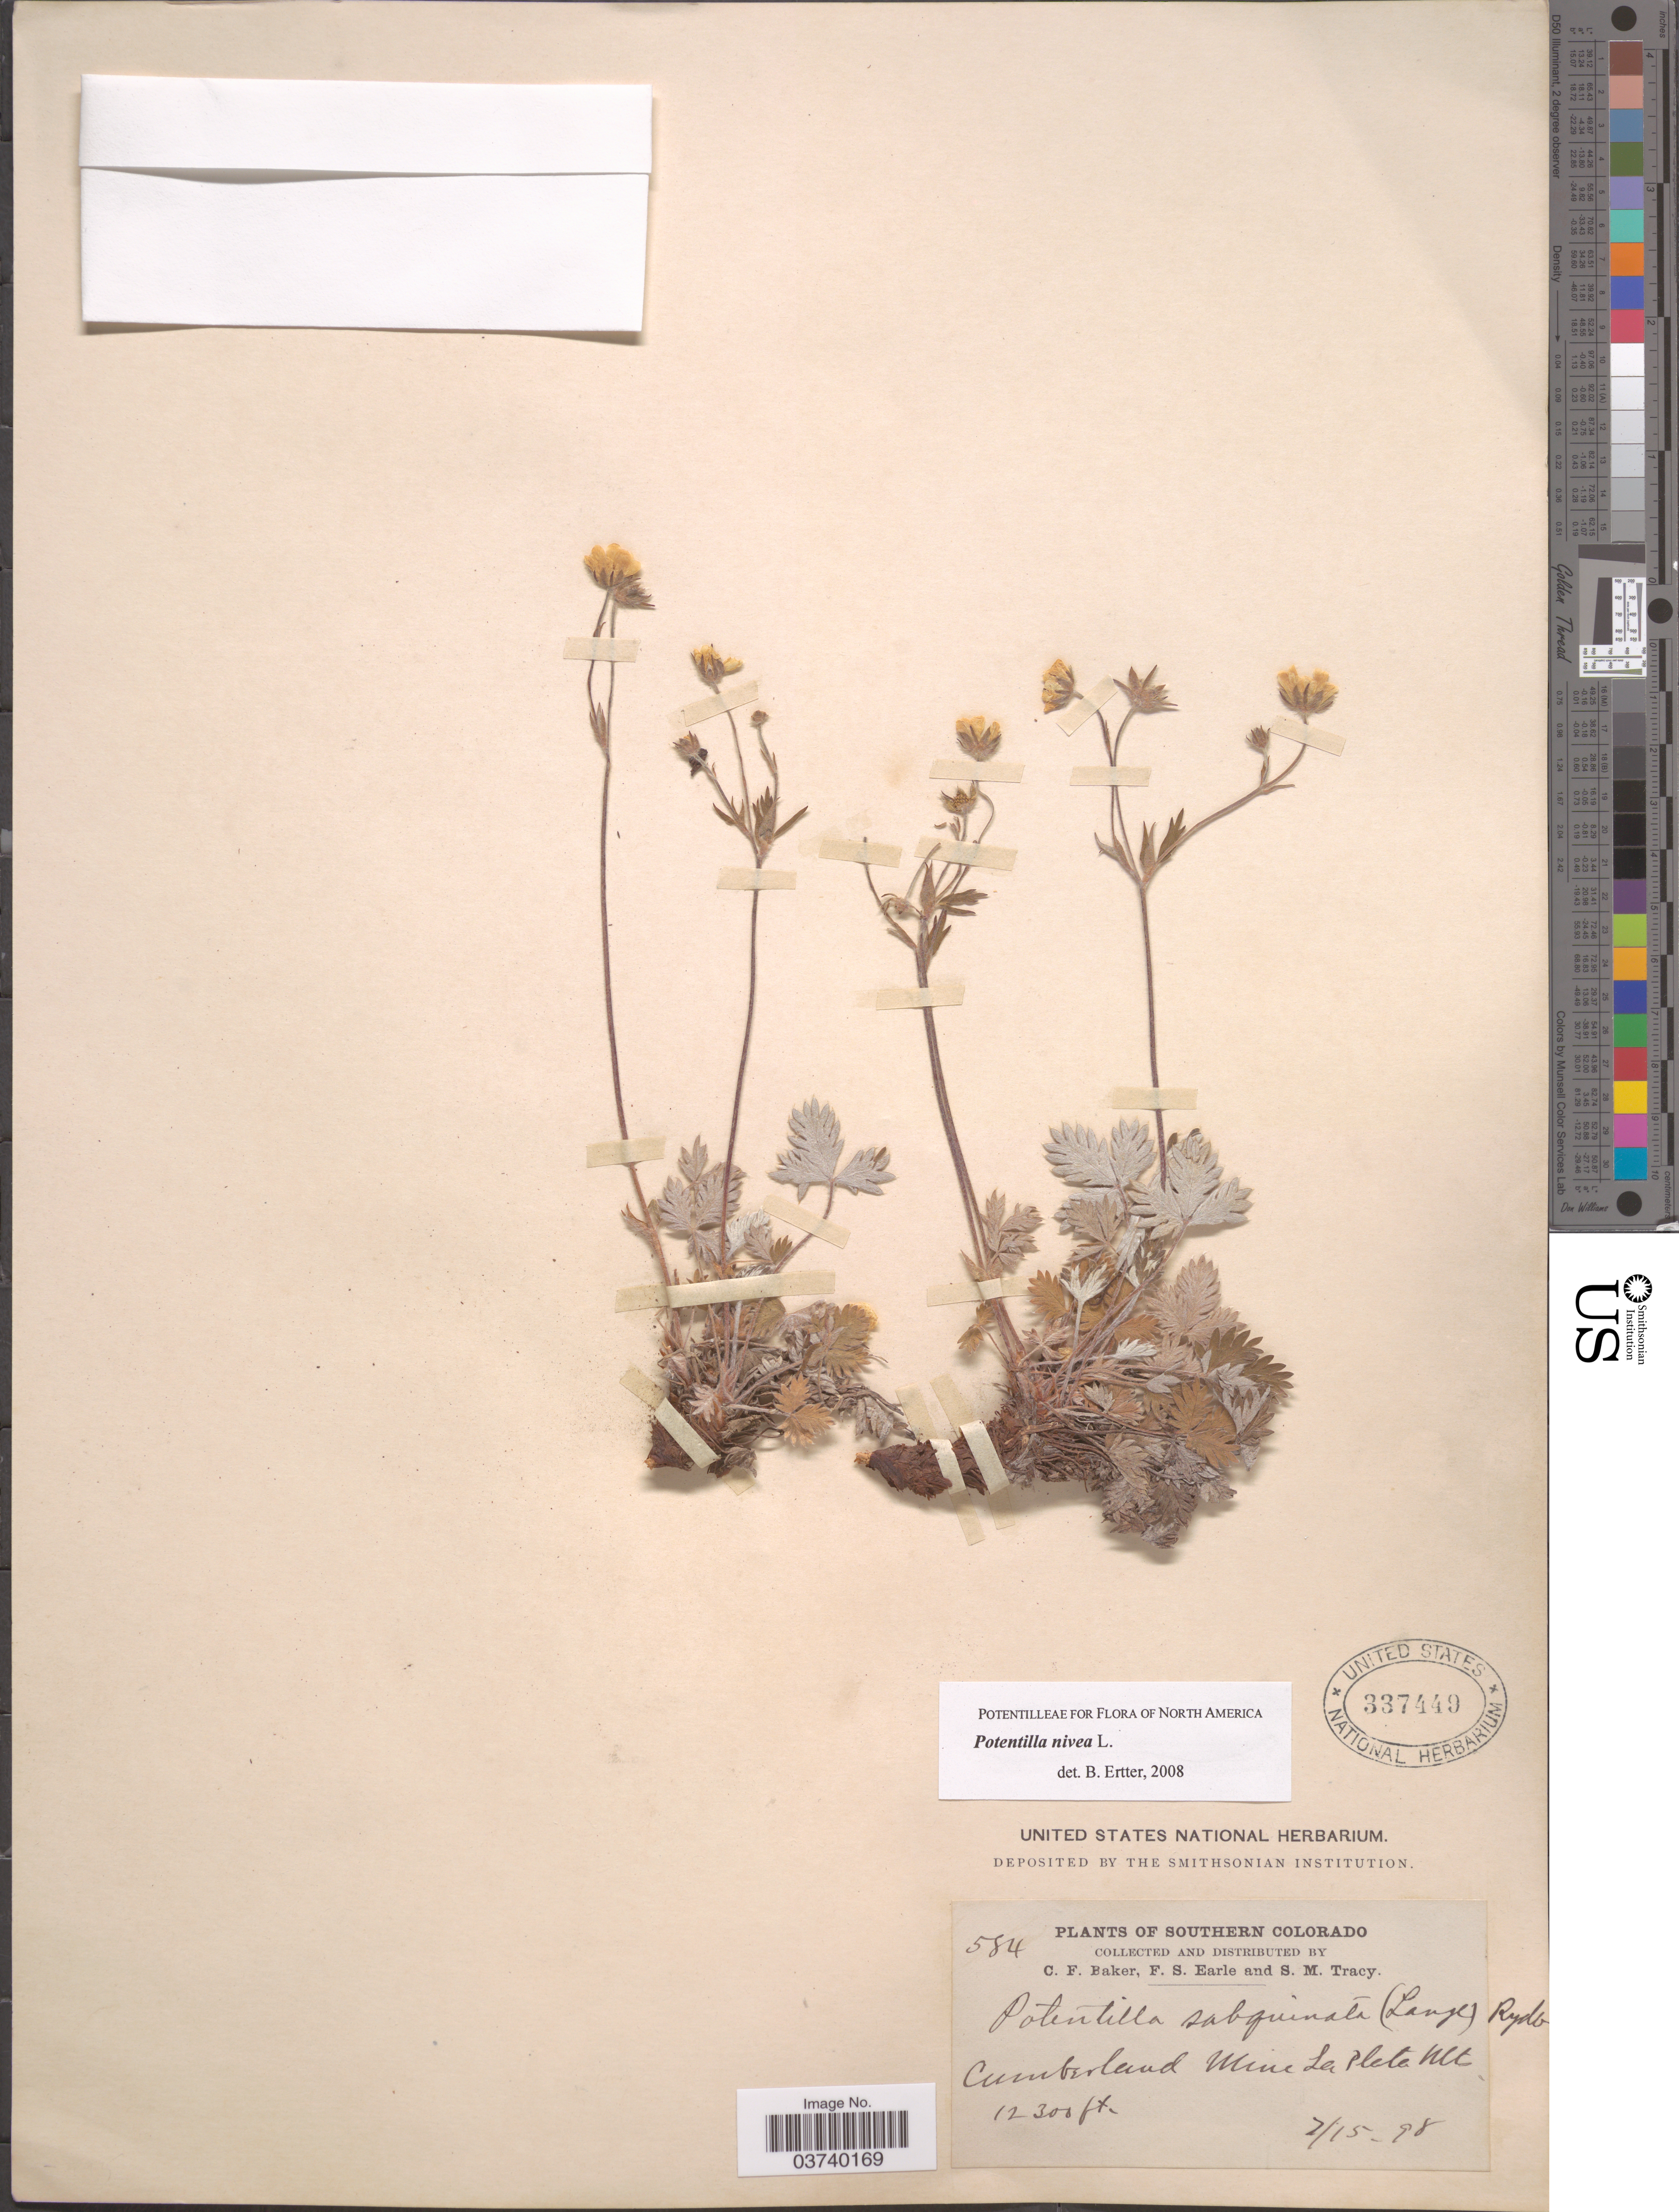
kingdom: Plantae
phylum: Tracheophyta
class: Magnoliopsida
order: Rosales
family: Rosaceae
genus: Potentilla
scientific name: Potentilla nivea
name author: L.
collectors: C. F. Baker, F. S. Earle & S. M. Tracy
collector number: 584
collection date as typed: Transcribed d/m/y: 15/7/98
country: United States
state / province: Colorado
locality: Southern Colorado. Cumberland Mine La Plata Mts.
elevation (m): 3749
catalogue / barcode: US 337449